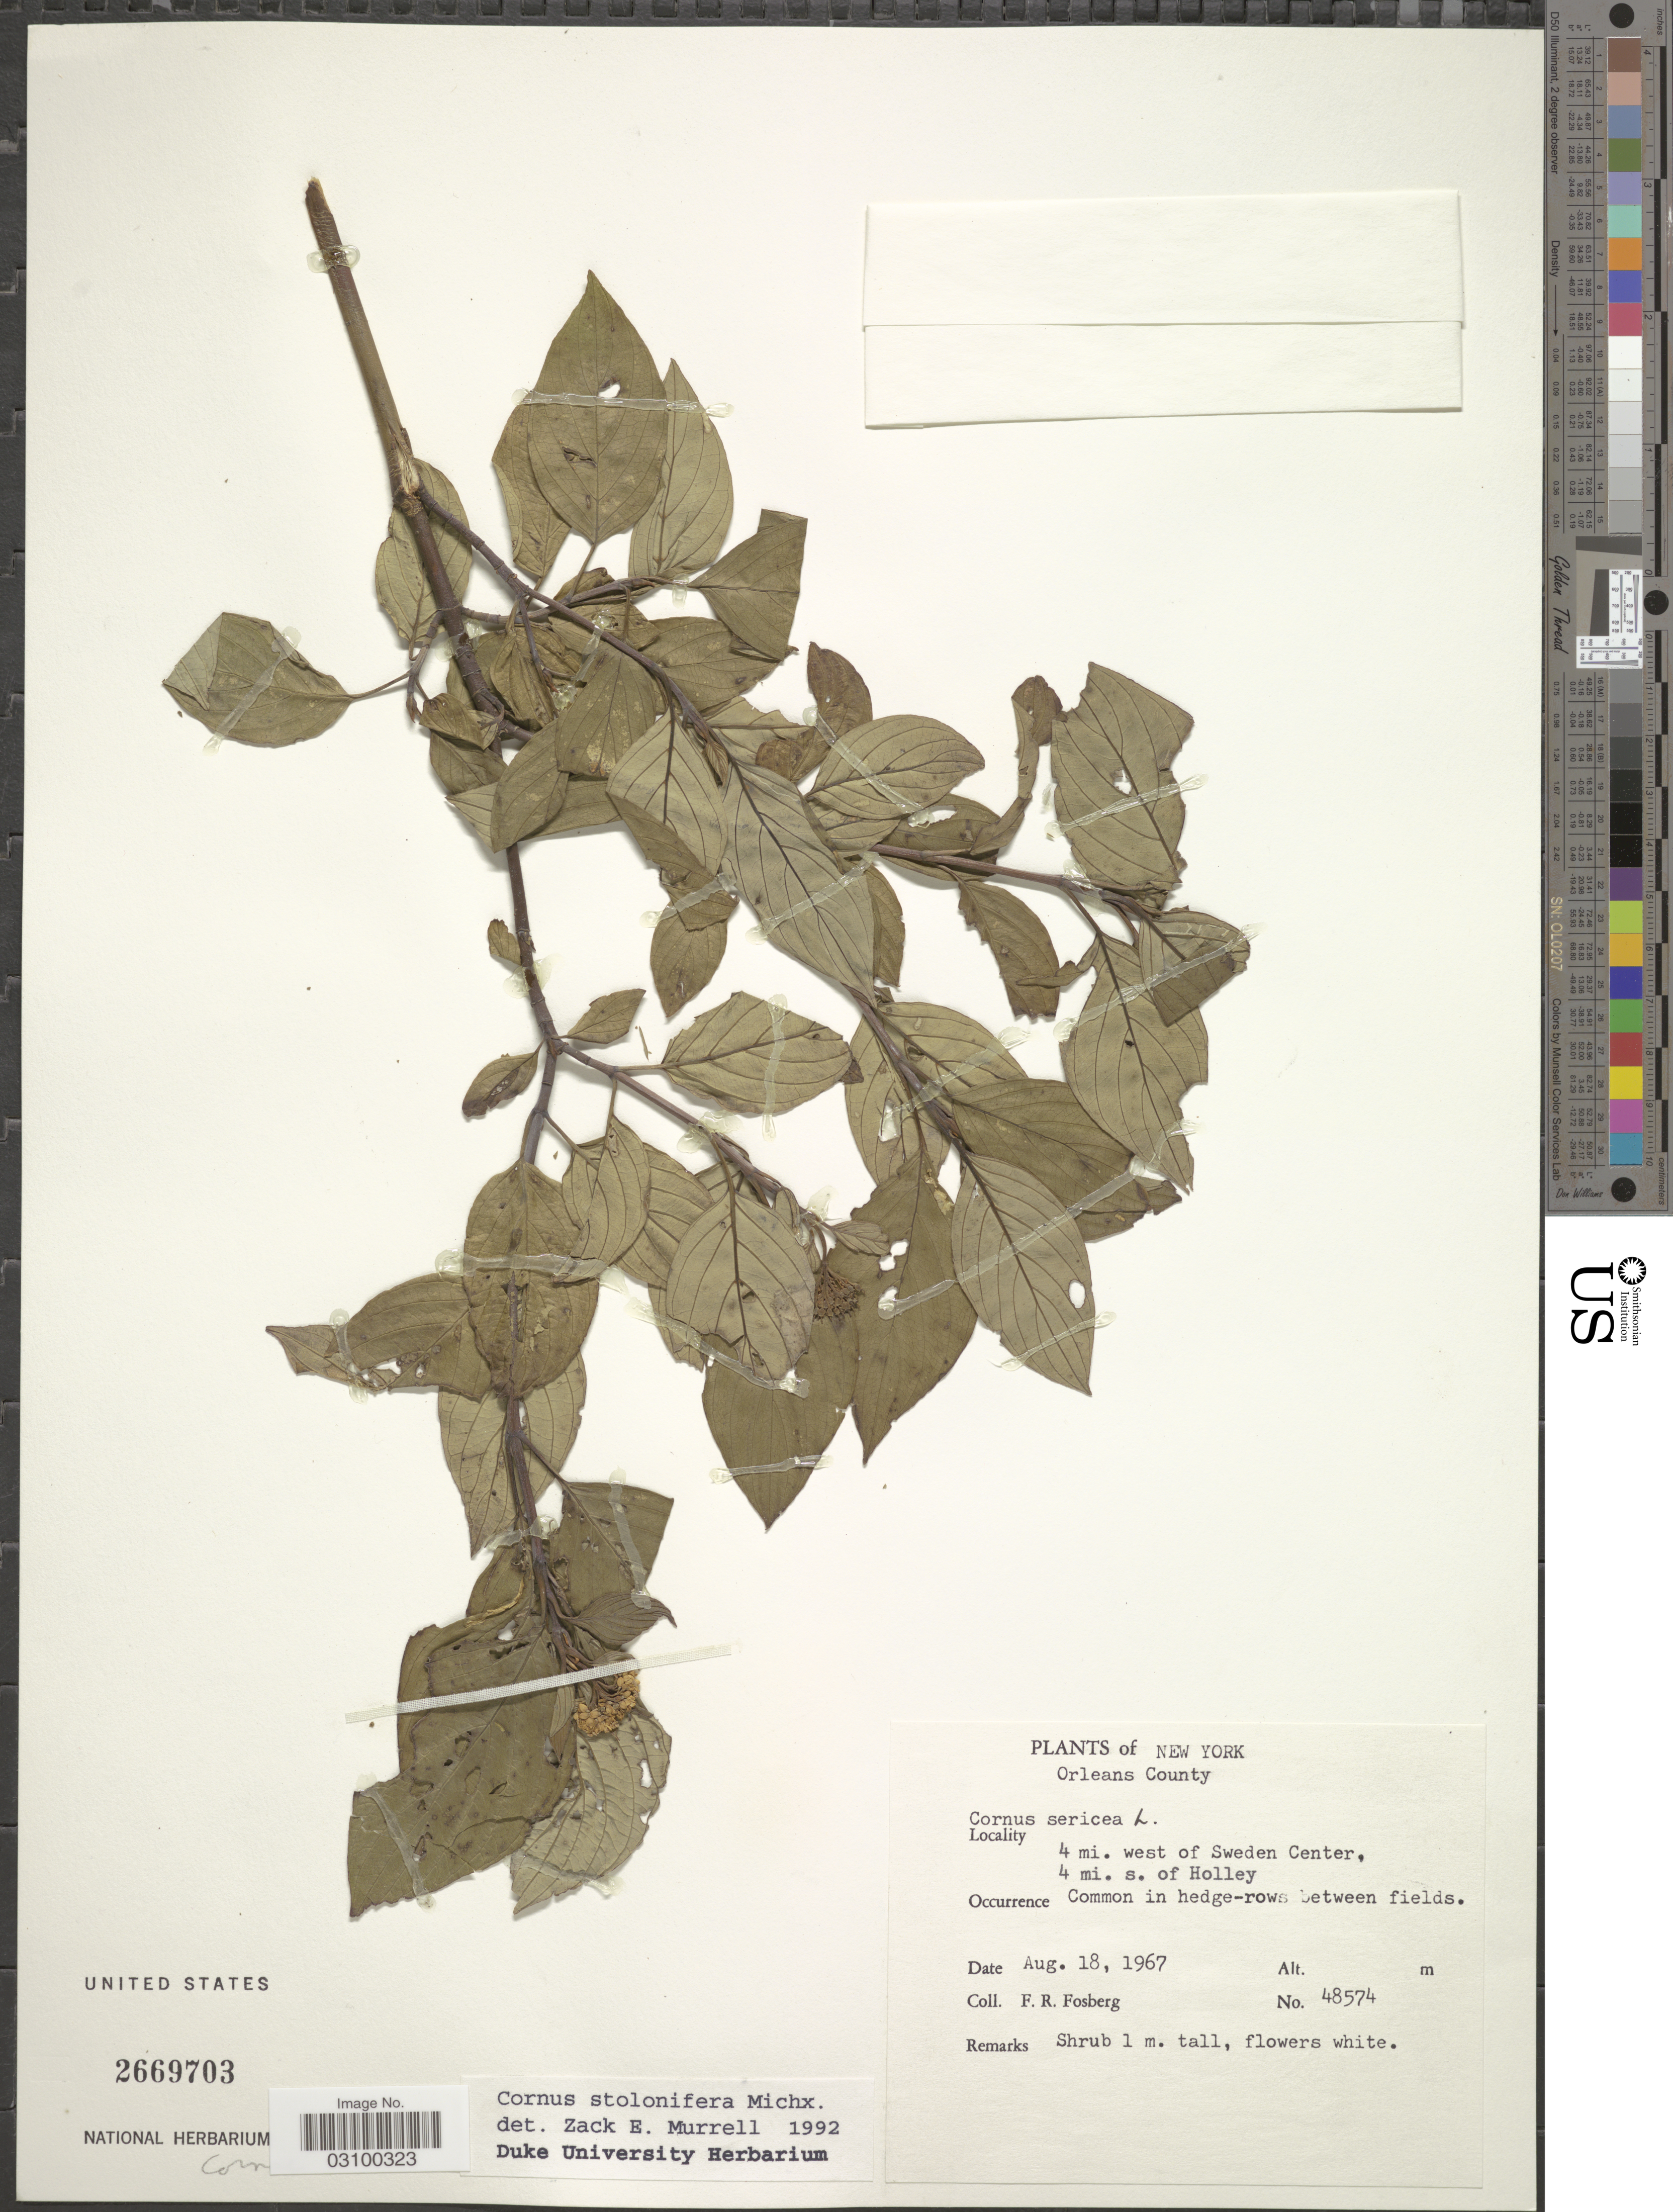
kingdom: Plantae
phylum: Tracheophyta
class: Magnoliopsida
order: Cornales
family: Cornaceae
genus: Cornus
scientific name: Cornus sericea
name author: L.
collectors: F. R. Fosberg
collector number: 48574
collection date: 1967-08-18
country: United States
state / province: New York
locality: Orleans County. 4 mi. west of Sweden Center, 4 mi. s. of Holley.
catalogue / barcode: US 2669703